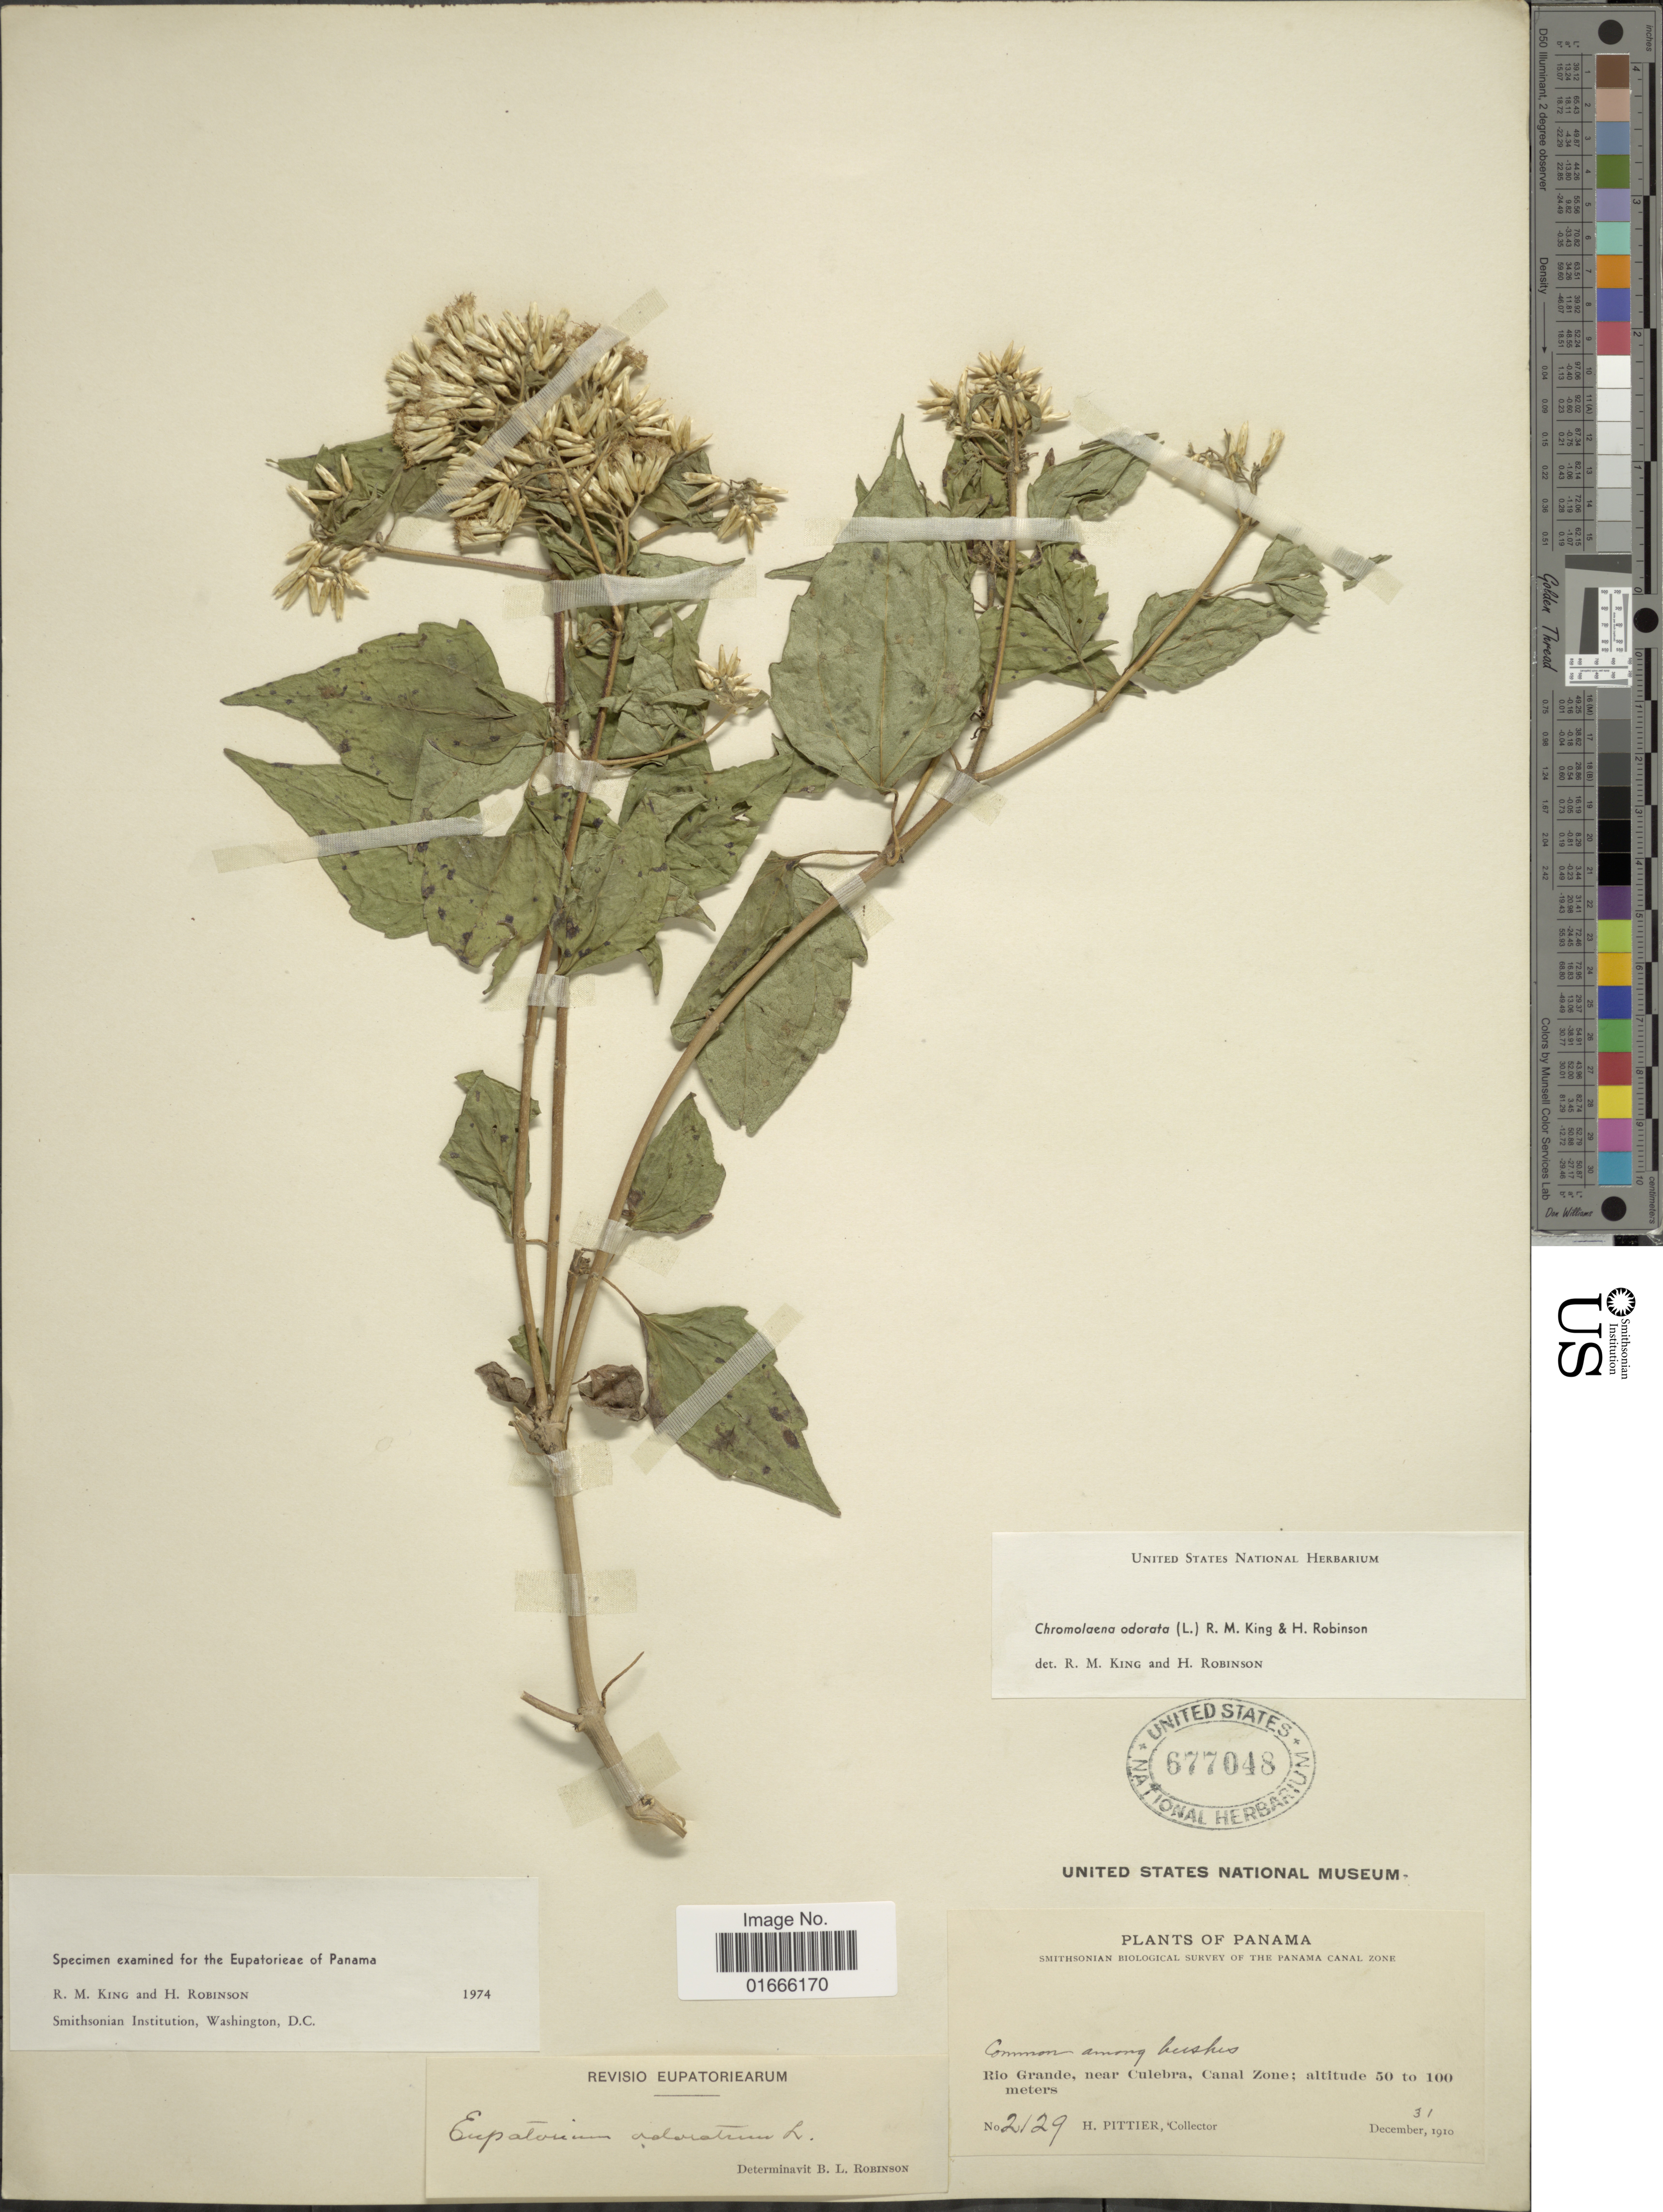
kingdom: Plantae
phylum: Tracheophyta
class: Magnoliopsida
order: Asterales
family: Asteraceae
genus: Chromolaena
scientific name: Chromolaena odorata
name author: (L.) R.M. King & H. Rob.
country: Panama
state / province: Colón / Panamá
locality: Rio Grande, near Culebra, Canal Zone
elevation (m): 50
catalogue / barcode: US 677048